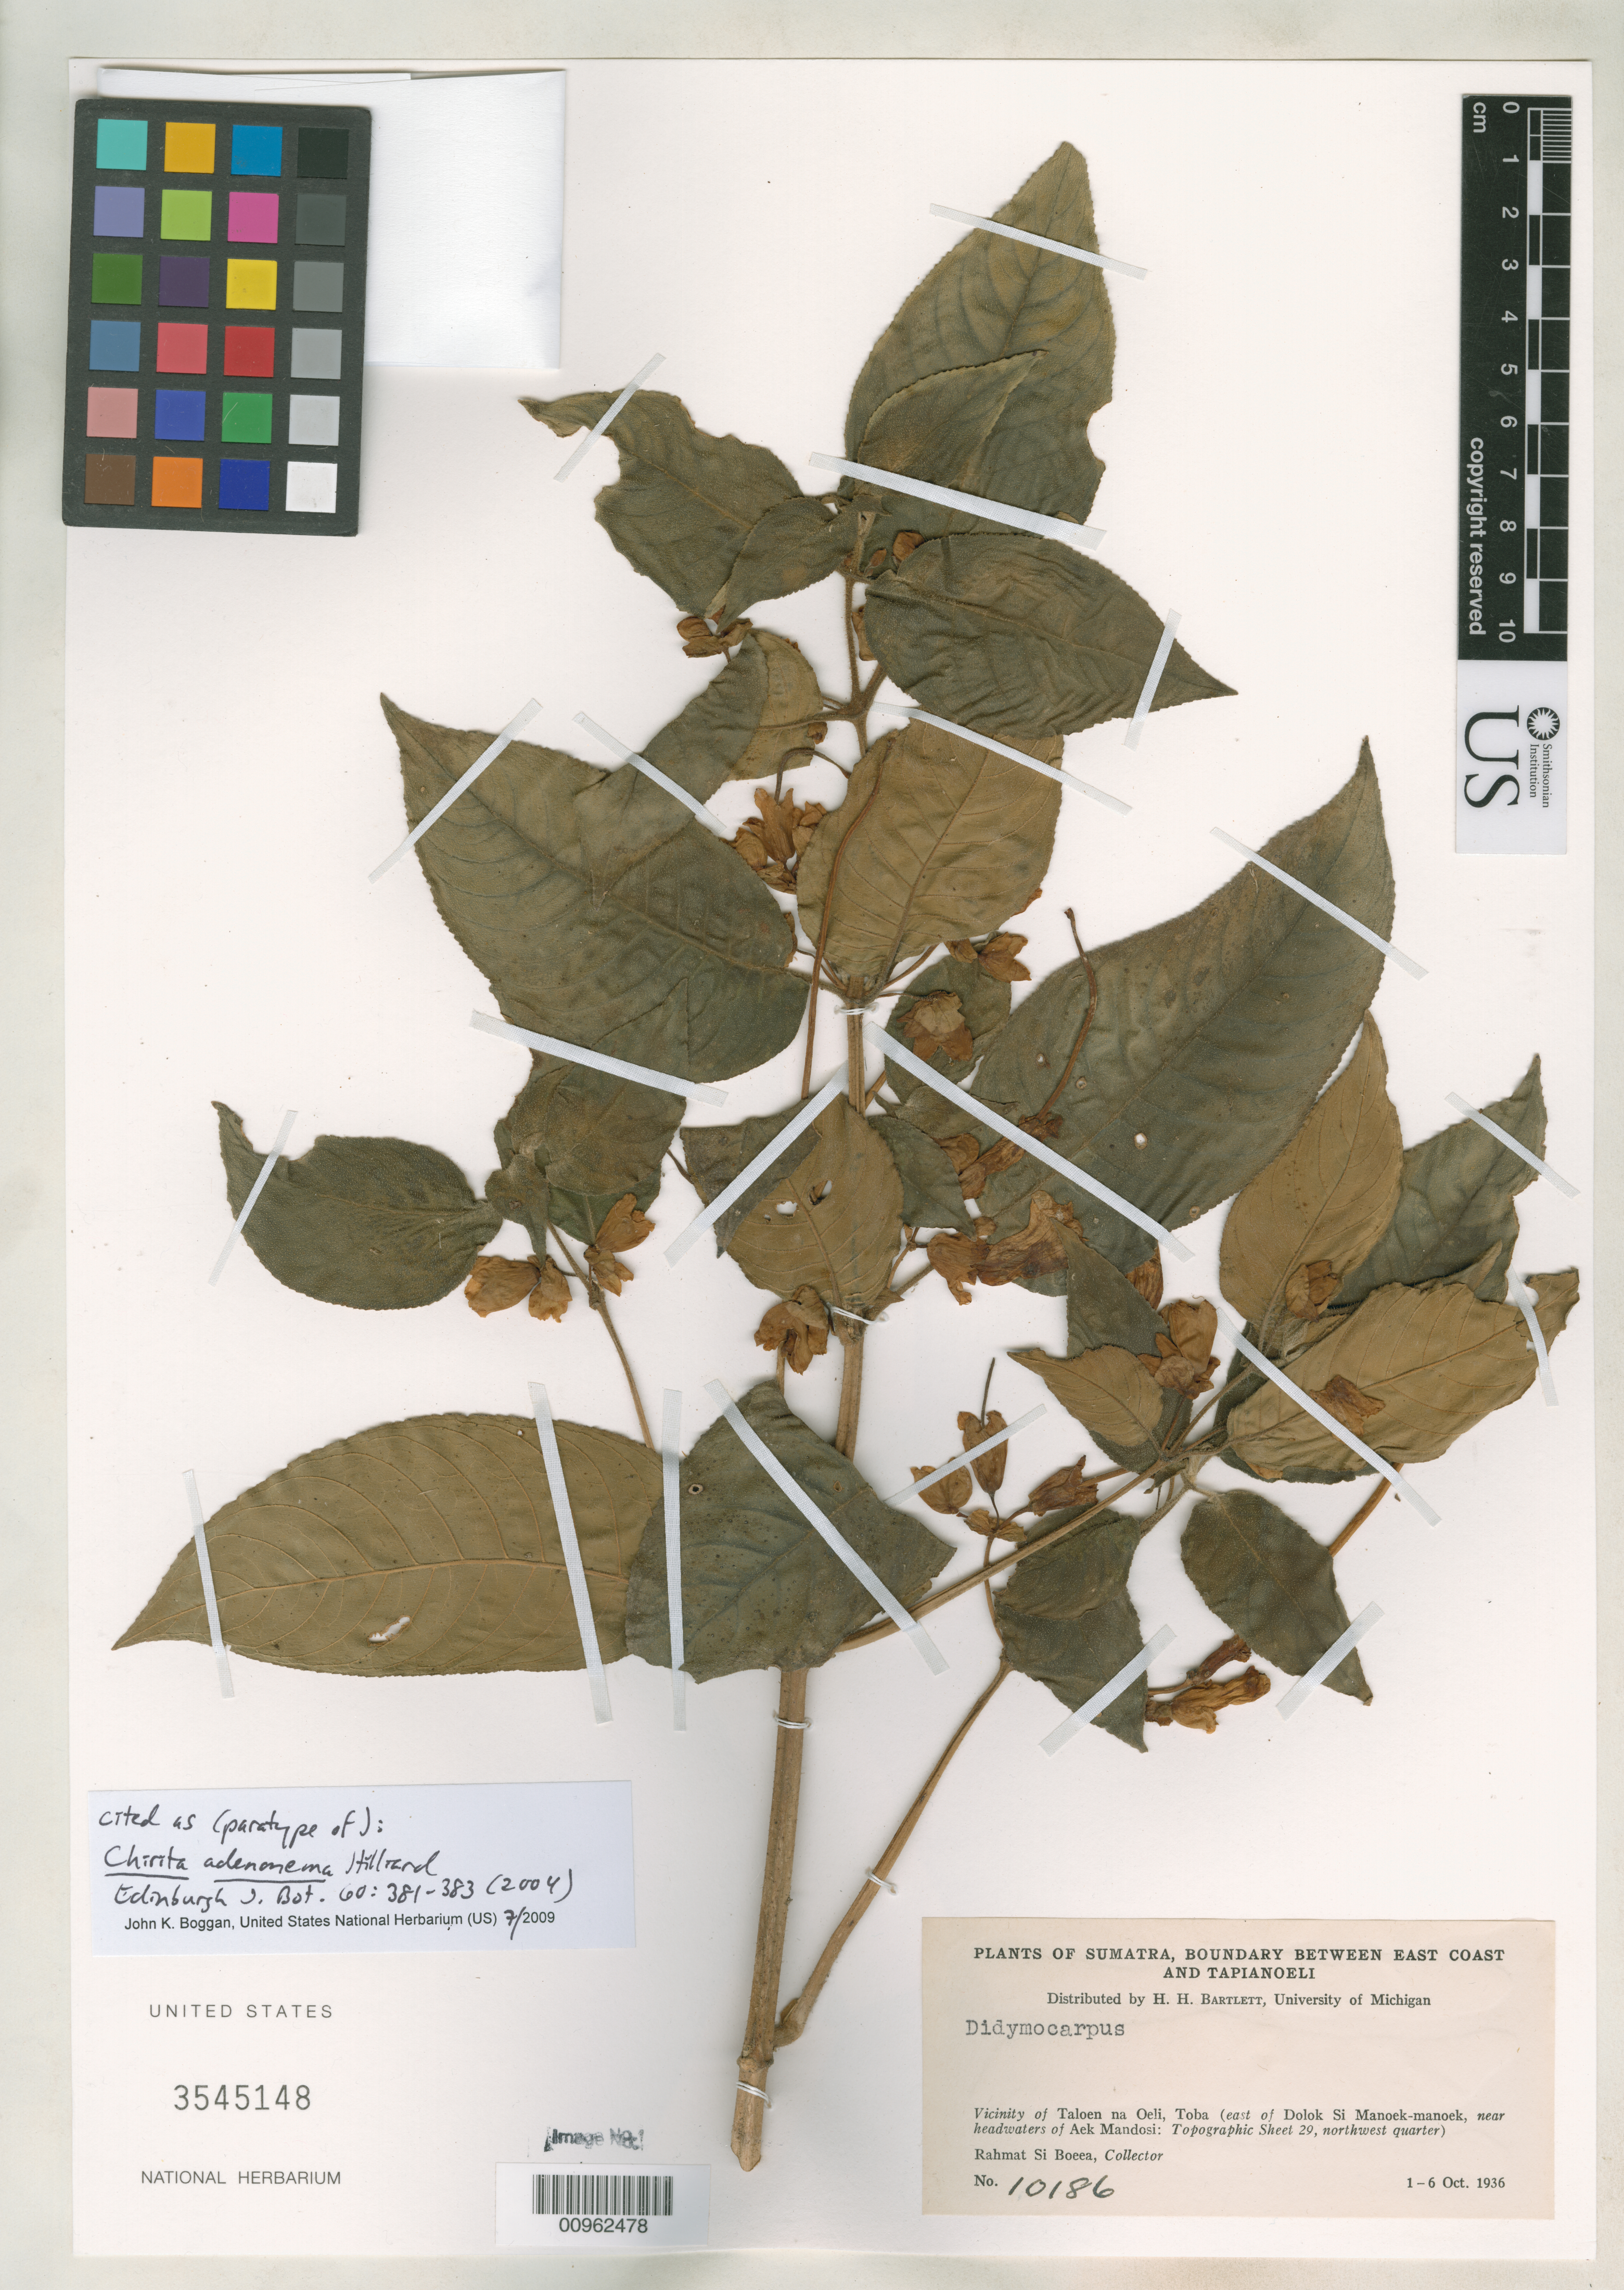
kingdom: Plantae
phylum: Tracheophyta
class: Magnoliopsida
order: Lamiales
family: Gesneriaceae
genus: Chirita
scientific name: Chirita adenonema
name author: Hilliard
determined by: Boggan, J. K., (US), NMNH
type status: Paratype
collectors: Rahmat Si Boeea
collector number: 10186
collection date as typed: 01 Oct 1936 to 06 Oct 1936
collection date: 1936-10-01/1936-10-06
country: Indonesia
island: Sumatra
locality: Sumatra, boundary between east coast and Tapianoeli. Vicinity of Taloen na Oeli, Toba (east of Dolok Si Manoek-manoek, near headwaters of Aek Mandosi: Topographic Sheet 29, northwest quarter).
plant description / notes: Note: type collection is Iwatsuki et al. 1752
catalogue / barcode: US 3545148